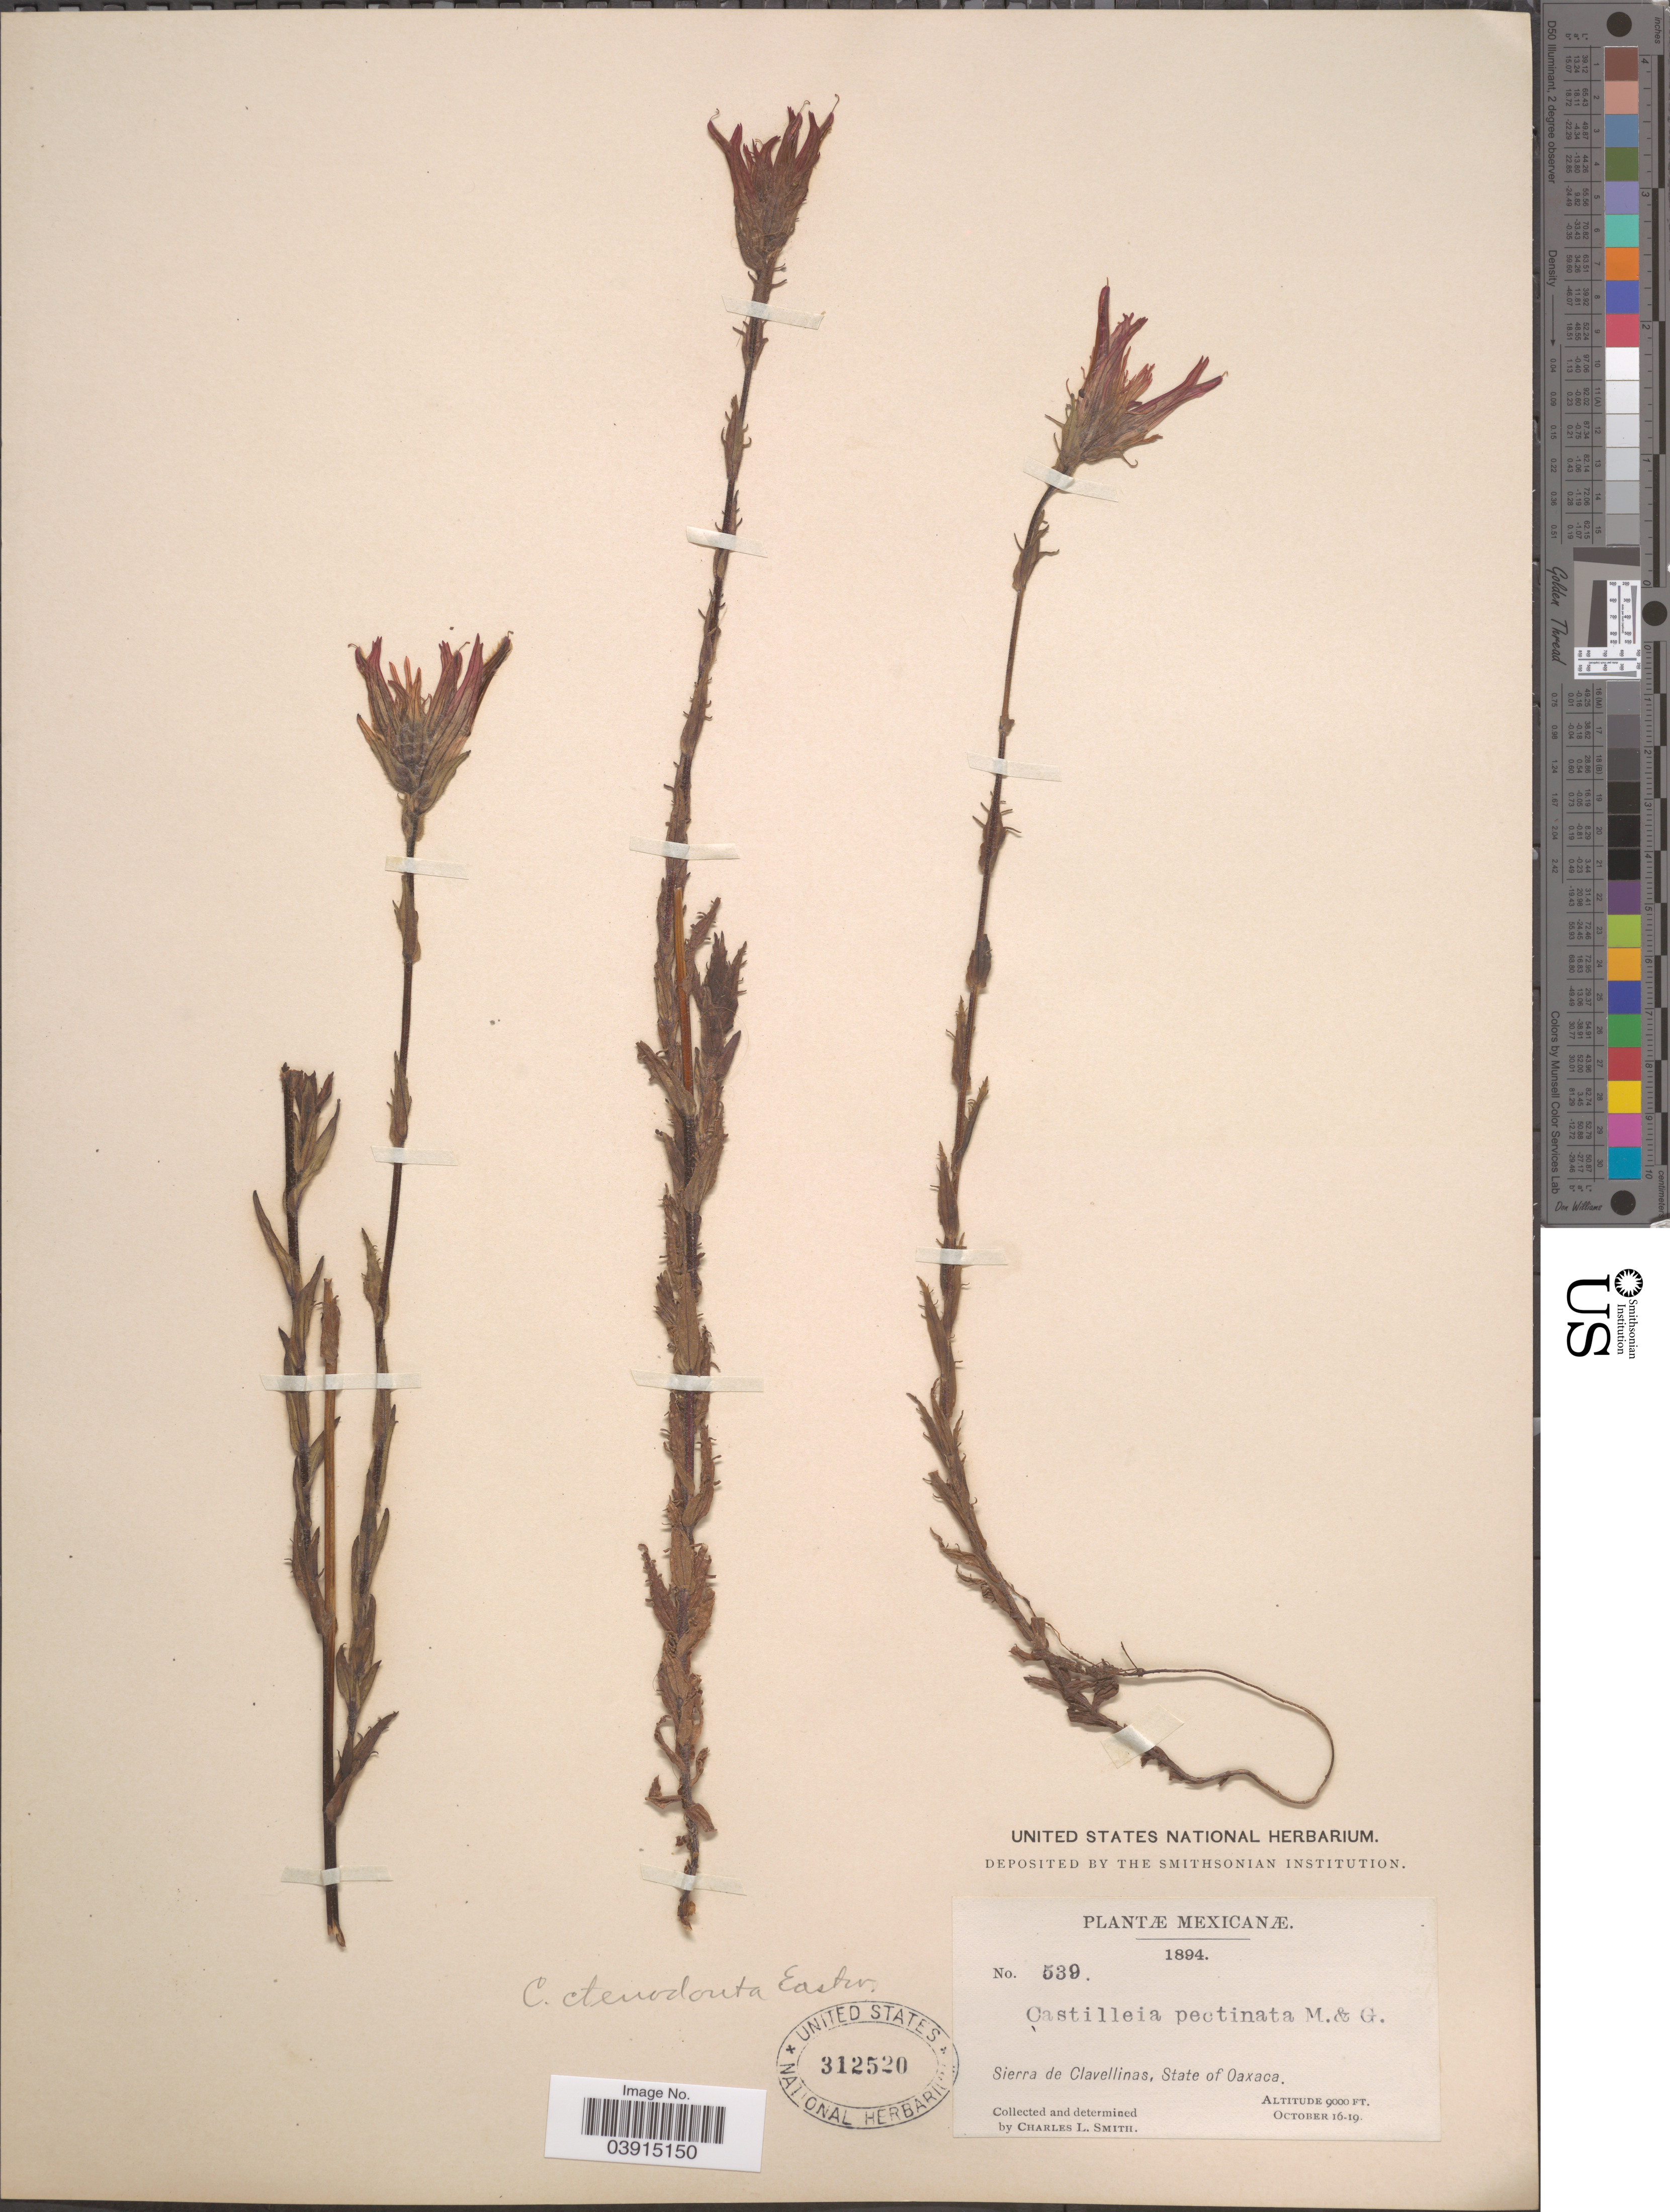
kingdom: Plantae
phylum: Tracheophyta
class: Magnoliopsida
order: Lamiales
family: Orobanchaceae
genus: Castilleja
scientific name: Castilleja ctenodonta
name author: Eastw.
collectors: C. L. Smith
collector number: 539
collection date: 1894-10-16/1894-10-19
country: Mexico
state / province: Oaxaca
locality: Sierra de Clavellinas.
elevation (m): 2743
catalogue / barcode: US 312520